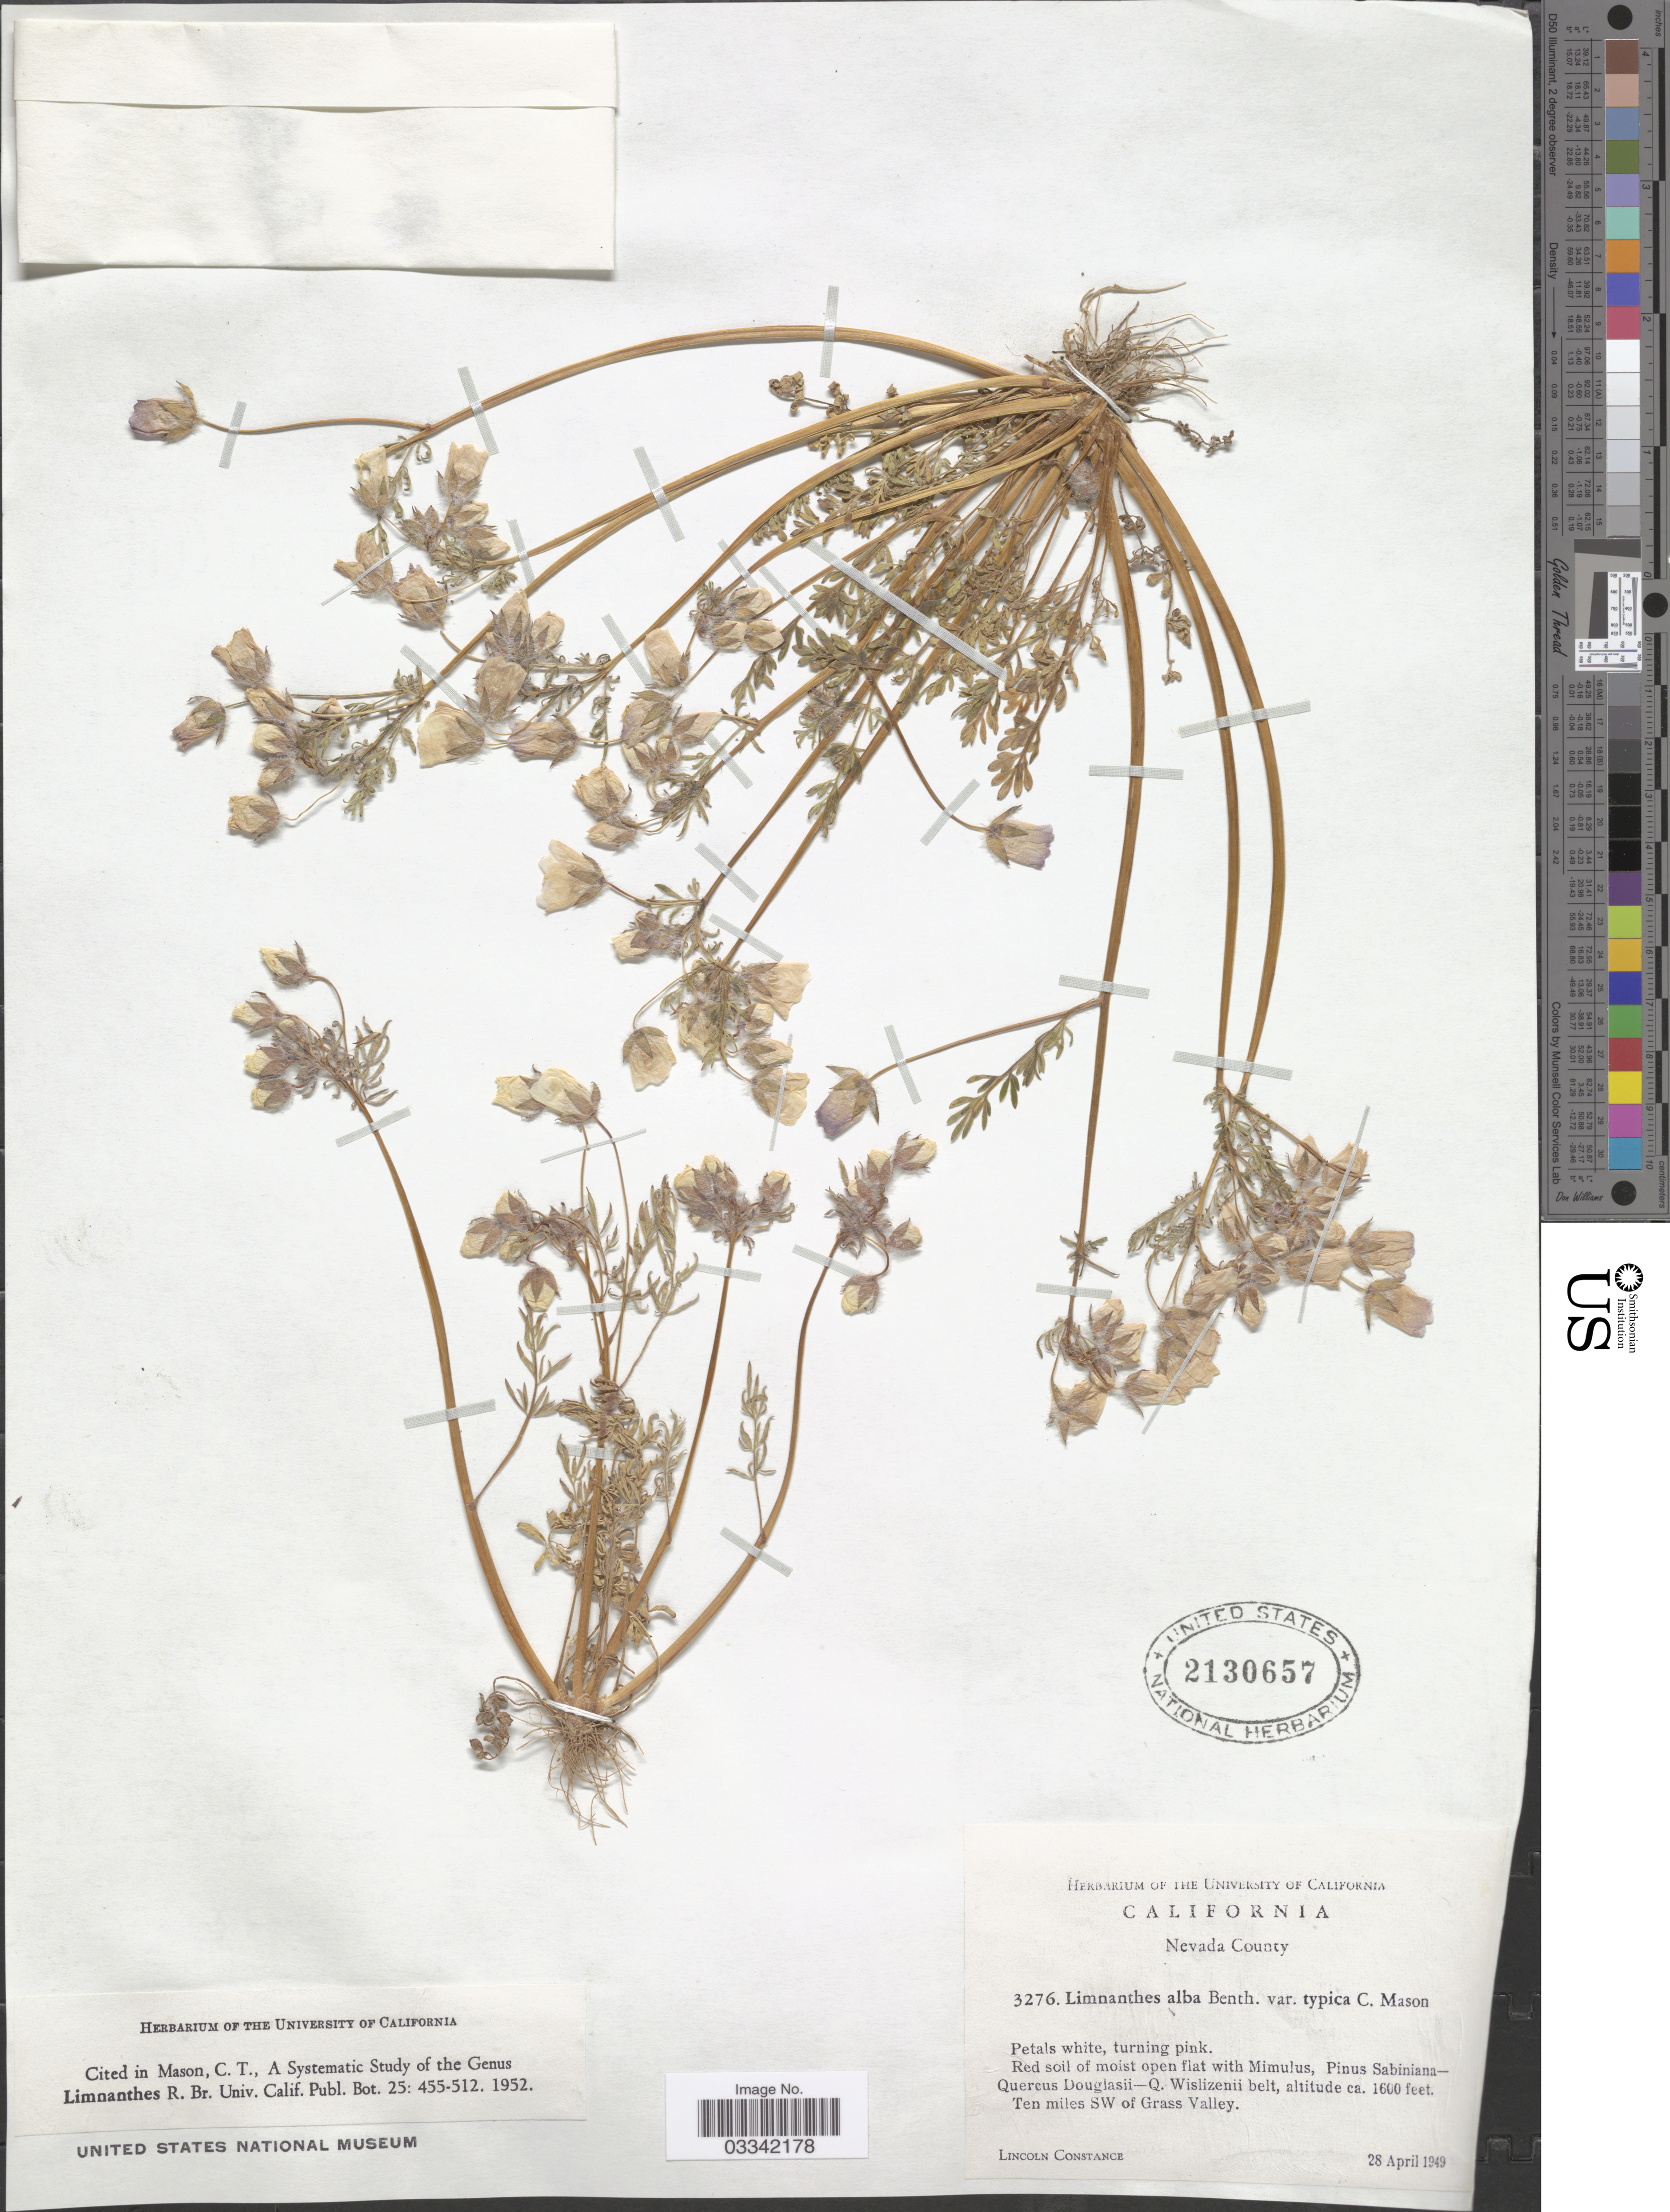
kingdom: Plantae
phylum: Tracheophyta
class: Magnoliopsida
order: Brassicales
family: Limnanthaceae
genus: Limnanthes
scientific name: Limnanthes alba subsp. alba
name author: Hartw. ex Benth.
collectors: L. Constance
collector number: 3276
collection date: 1949-04-28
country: United States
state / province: California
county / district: Nevada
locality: Nevada County, Ten miles SW of Grass Valley.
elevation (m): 488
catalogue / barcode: US 2130657